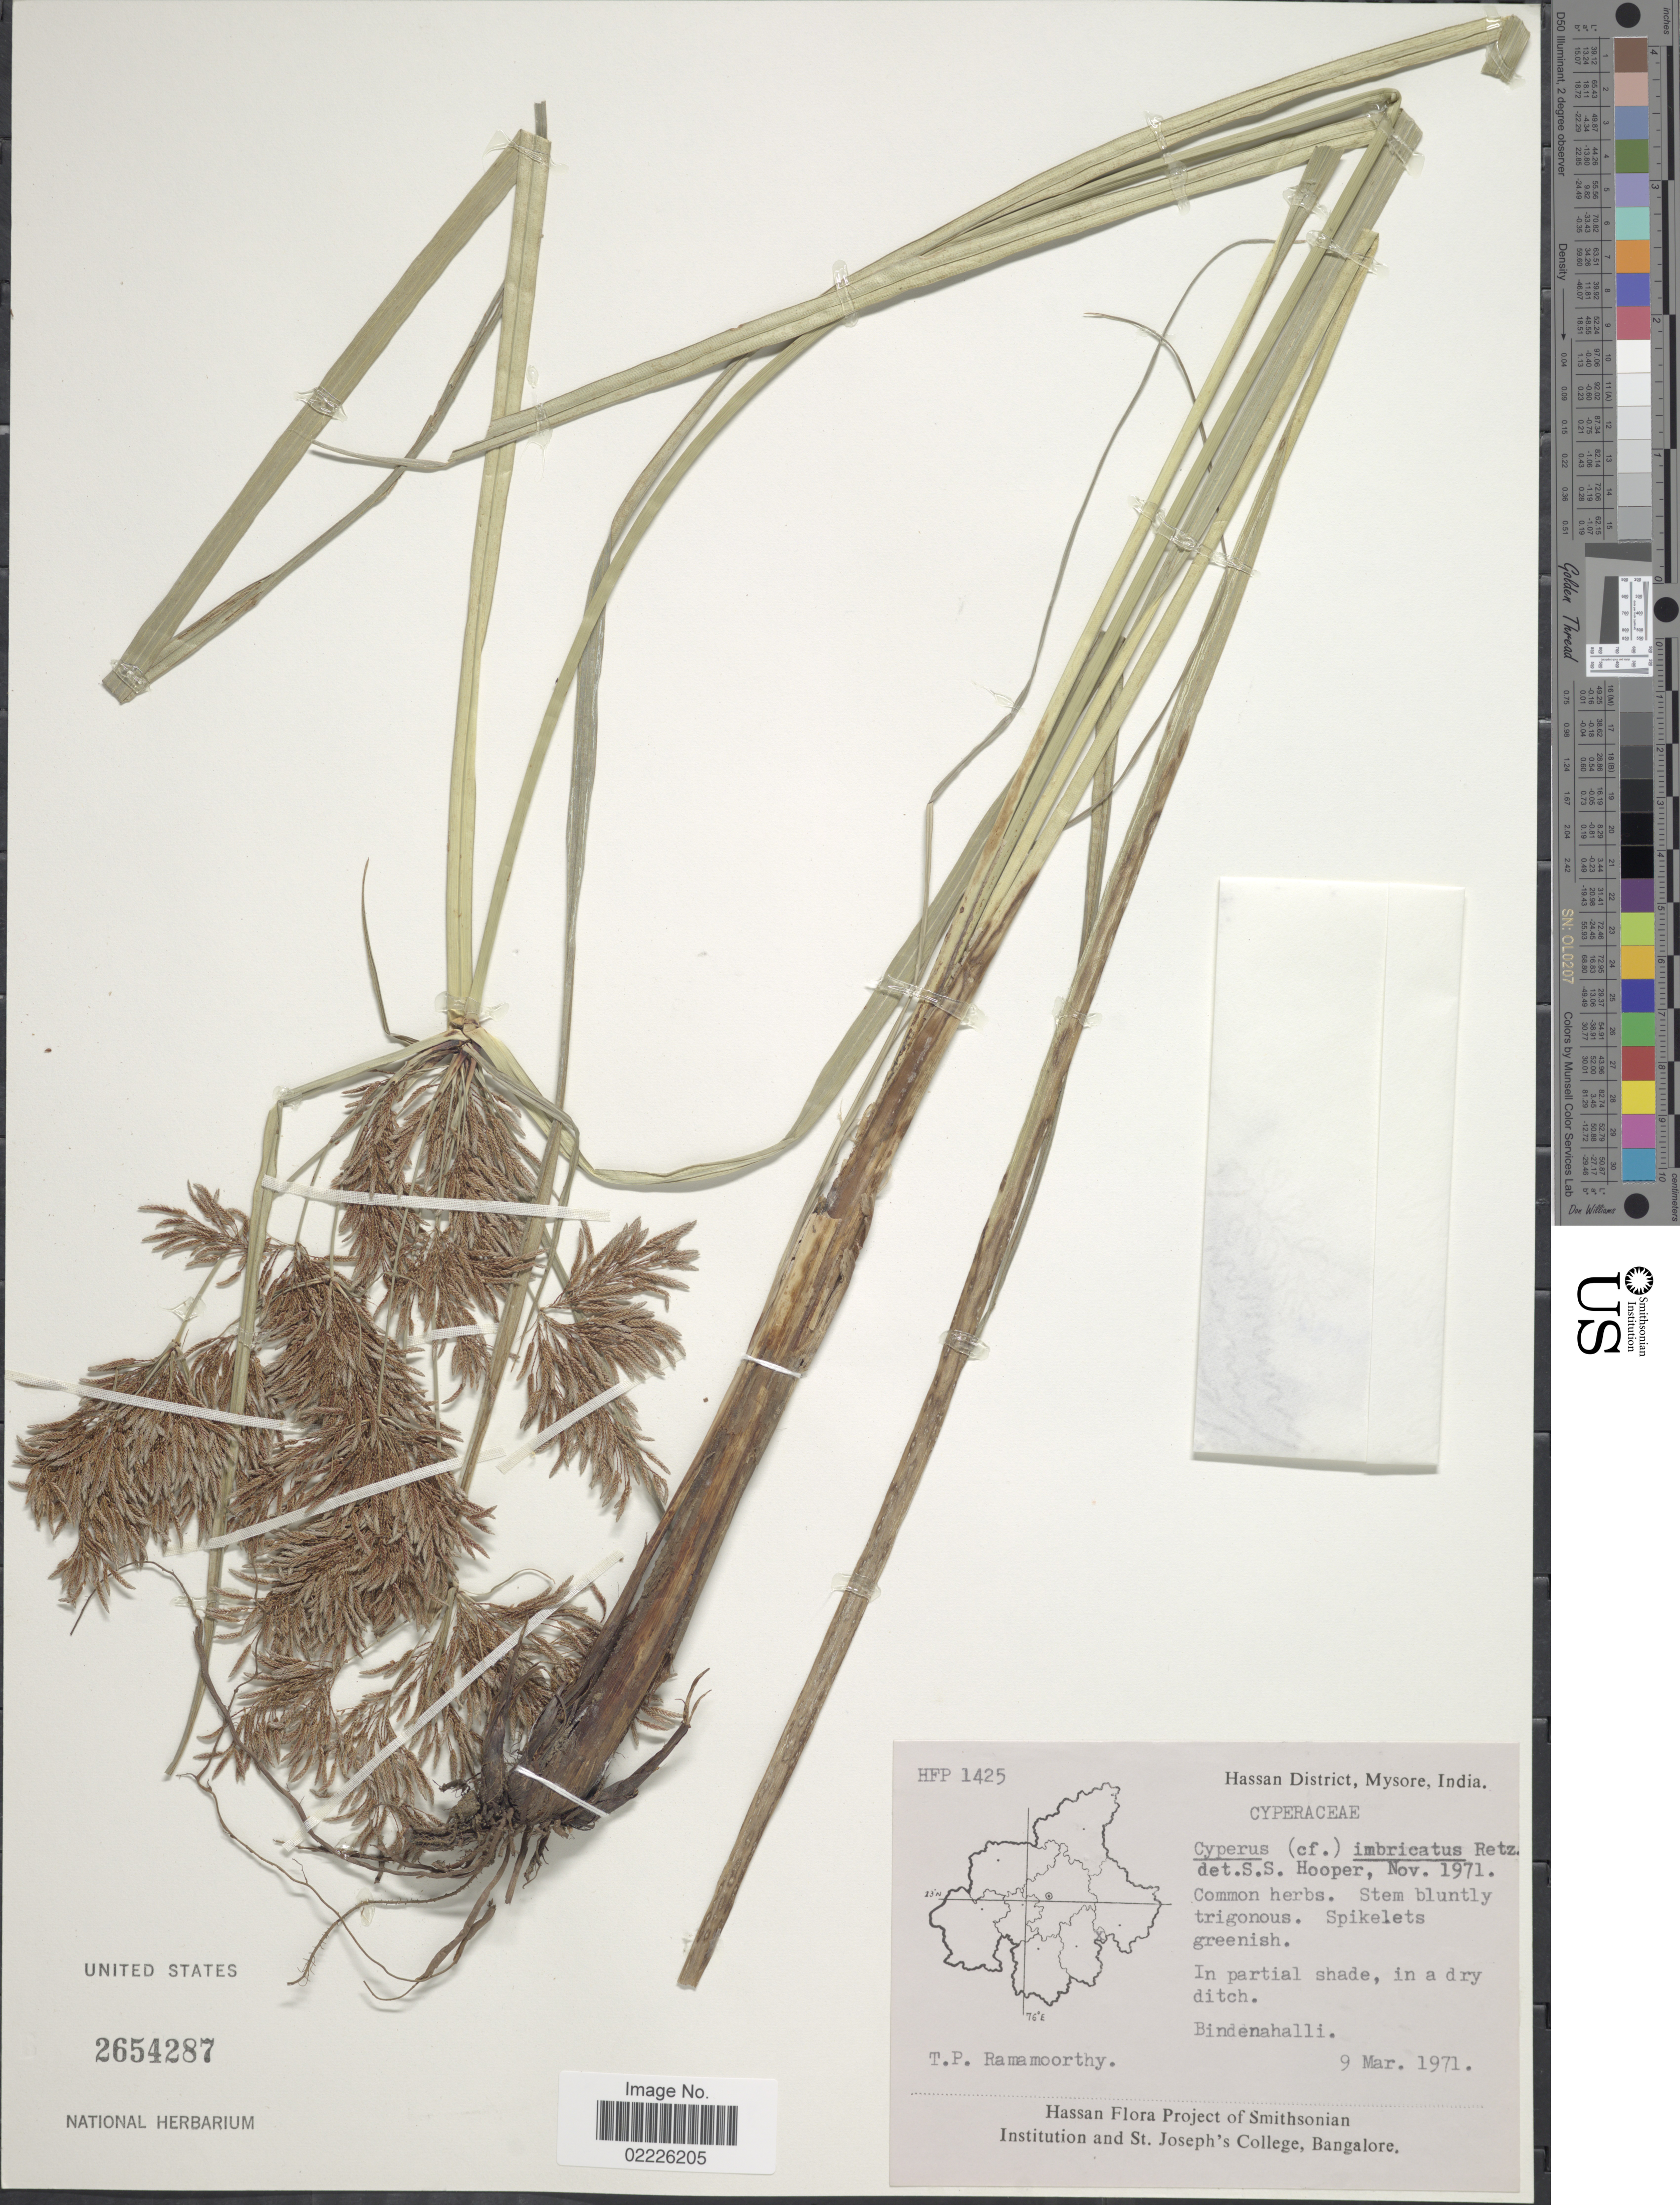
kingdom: Plantae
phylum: Tracheophyta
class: Liliopsida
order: Poales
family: Cyperaceae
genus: Cyperus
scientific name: Cyperus imbricatus Retz.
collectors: T. P. Ramamoorthy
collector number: HFP1425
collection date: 1971-03-09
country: India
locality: Hassan District, Mysore, India. Bindenahalli.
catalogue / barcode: US 2654287